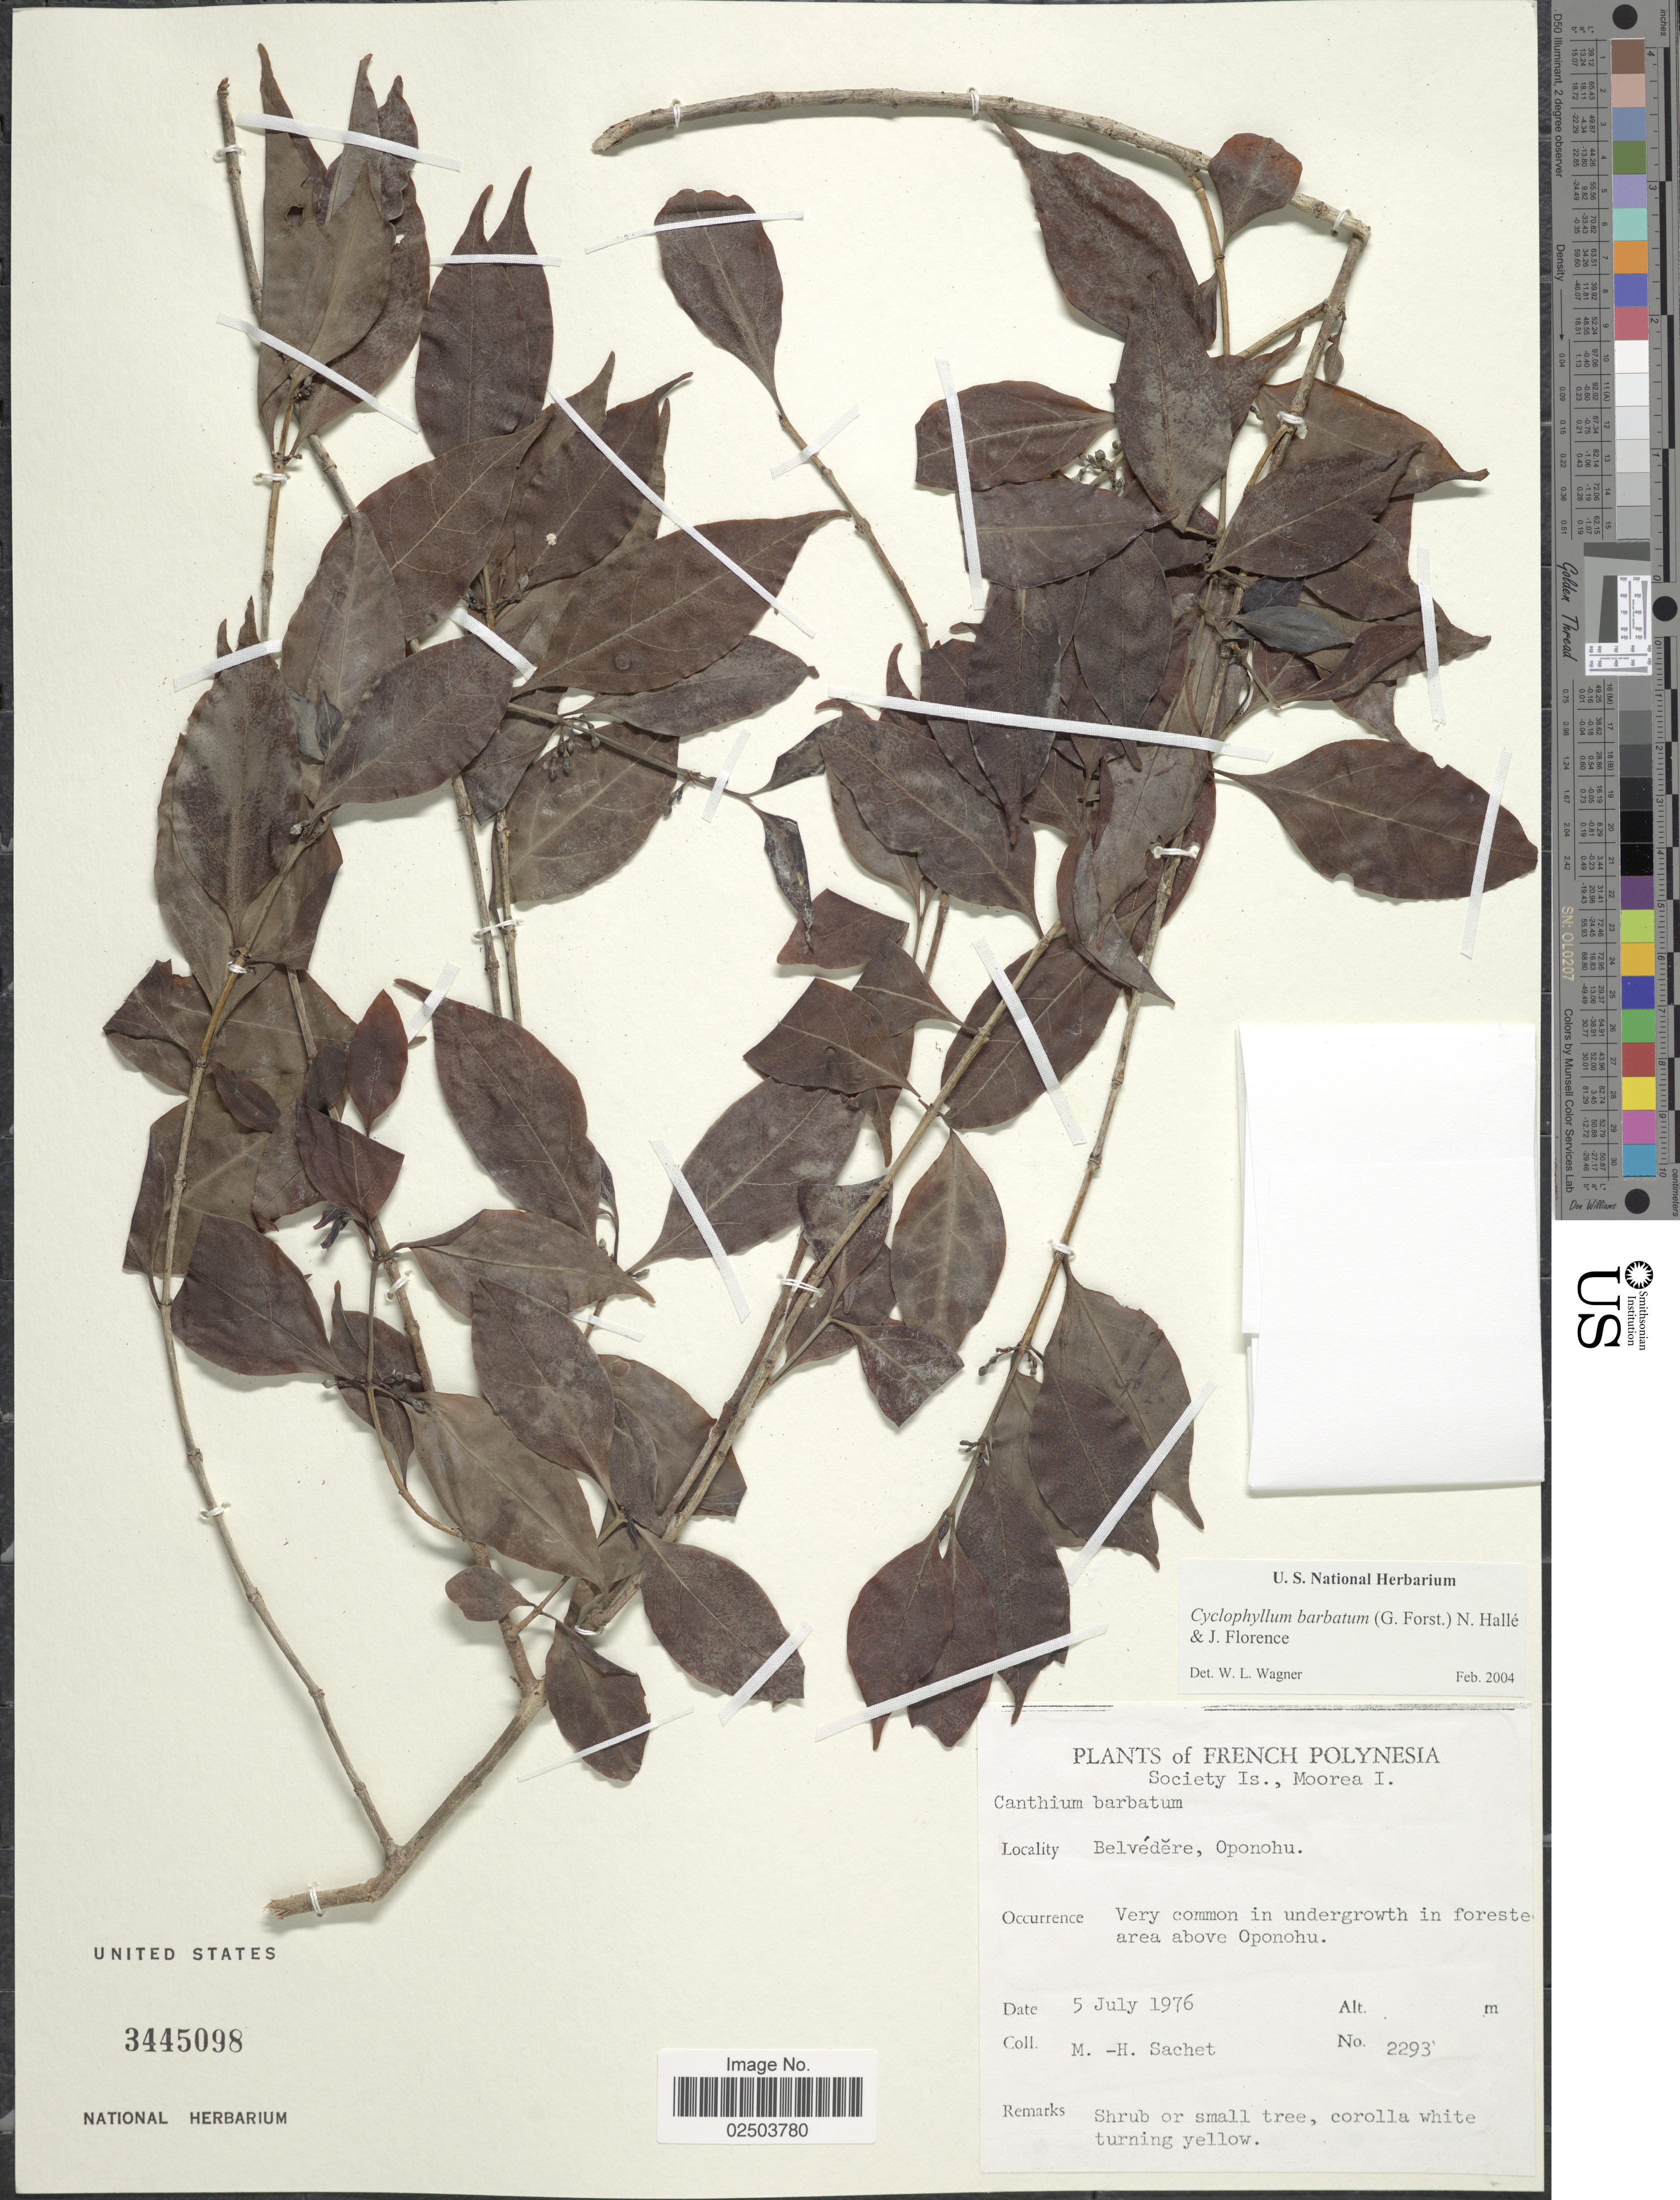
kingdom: Plantae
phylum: Tracheophyta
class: Magnoliopsida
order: Gentianales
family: Rubiaceae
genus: Cyclophyllum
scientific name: Cyclophyllum barbatum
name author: (G. Forst.) N. Hallé & J. Florence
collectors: M.-H. Sachet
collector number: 2293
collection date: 1976-07-05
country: French Polynesia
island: Moorea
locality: Society Is., Moorea I. Belvedere, Oponohu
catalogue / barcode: US 3445098